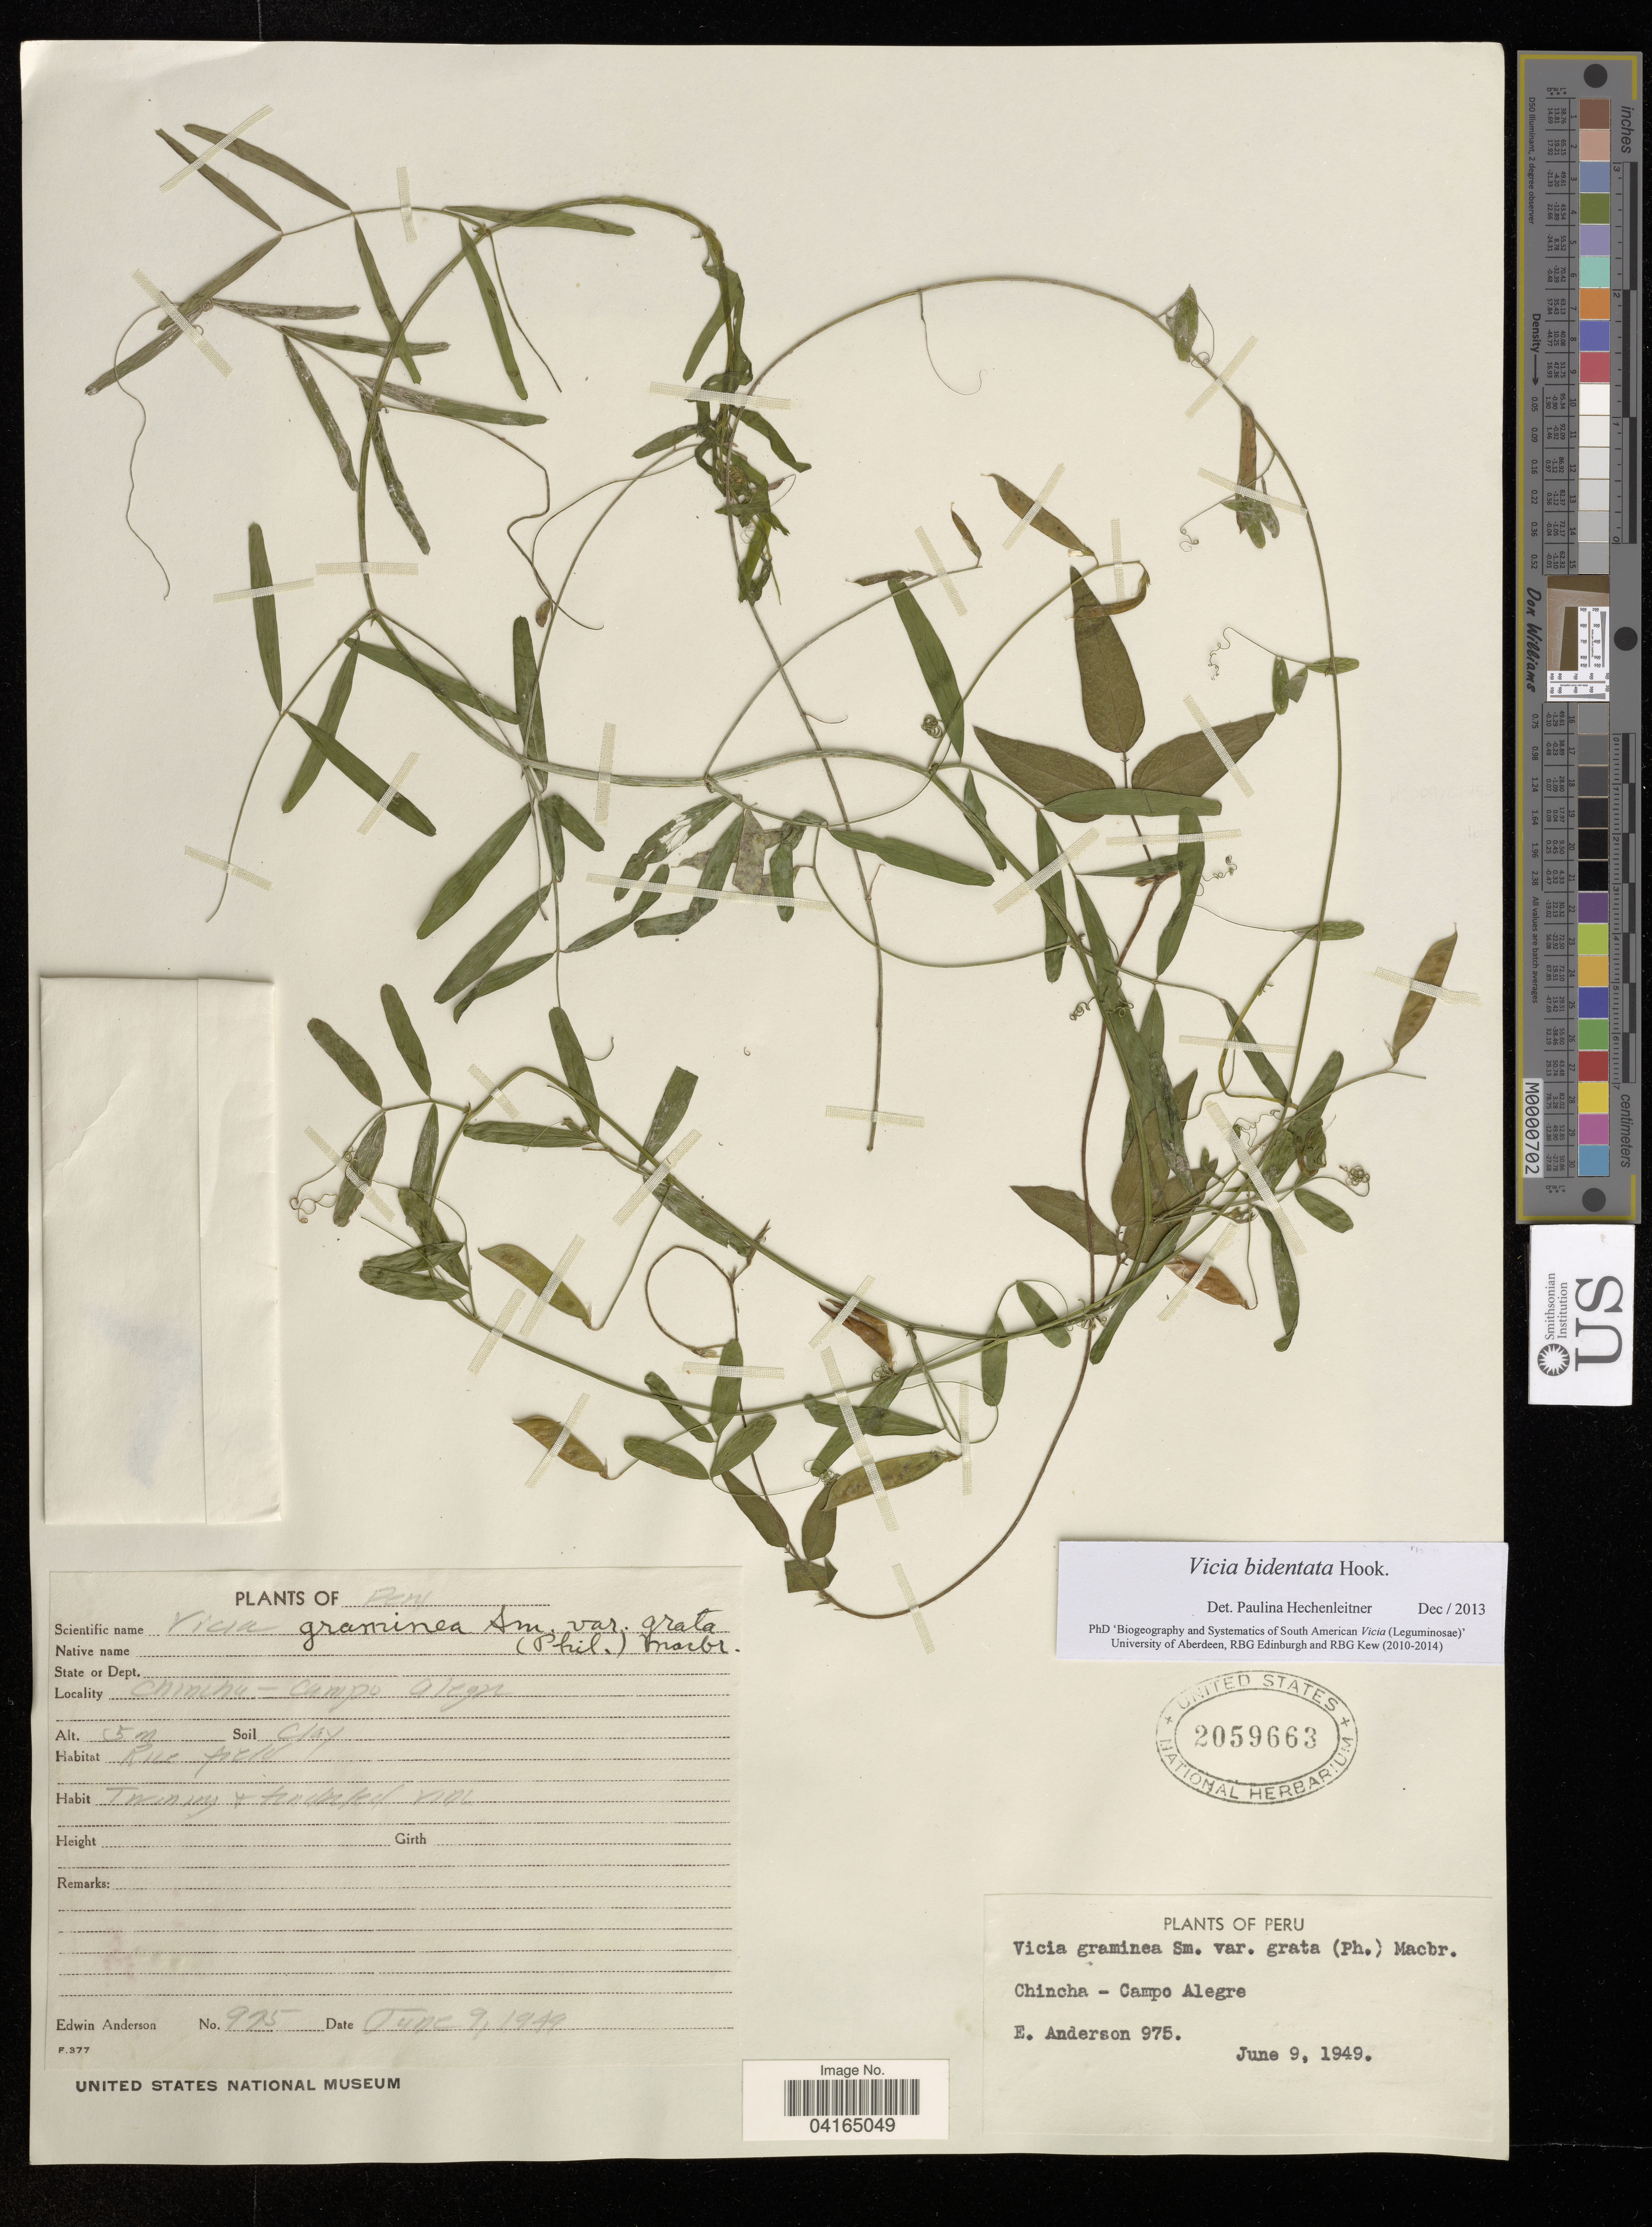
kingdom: Plantae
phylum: Tracheophyta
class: Magnoliopsida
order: Fabales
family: Fabaceae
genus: Vicia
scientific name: Vicia bidentata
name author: Hook.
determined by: Hechenleitner, Paulina, RBG Edinburgh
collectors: E. Anderson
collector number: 975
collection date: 1949-06-09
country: Peru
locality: Chincha - Campo Alegre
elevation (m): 5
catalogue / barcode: US 2059663